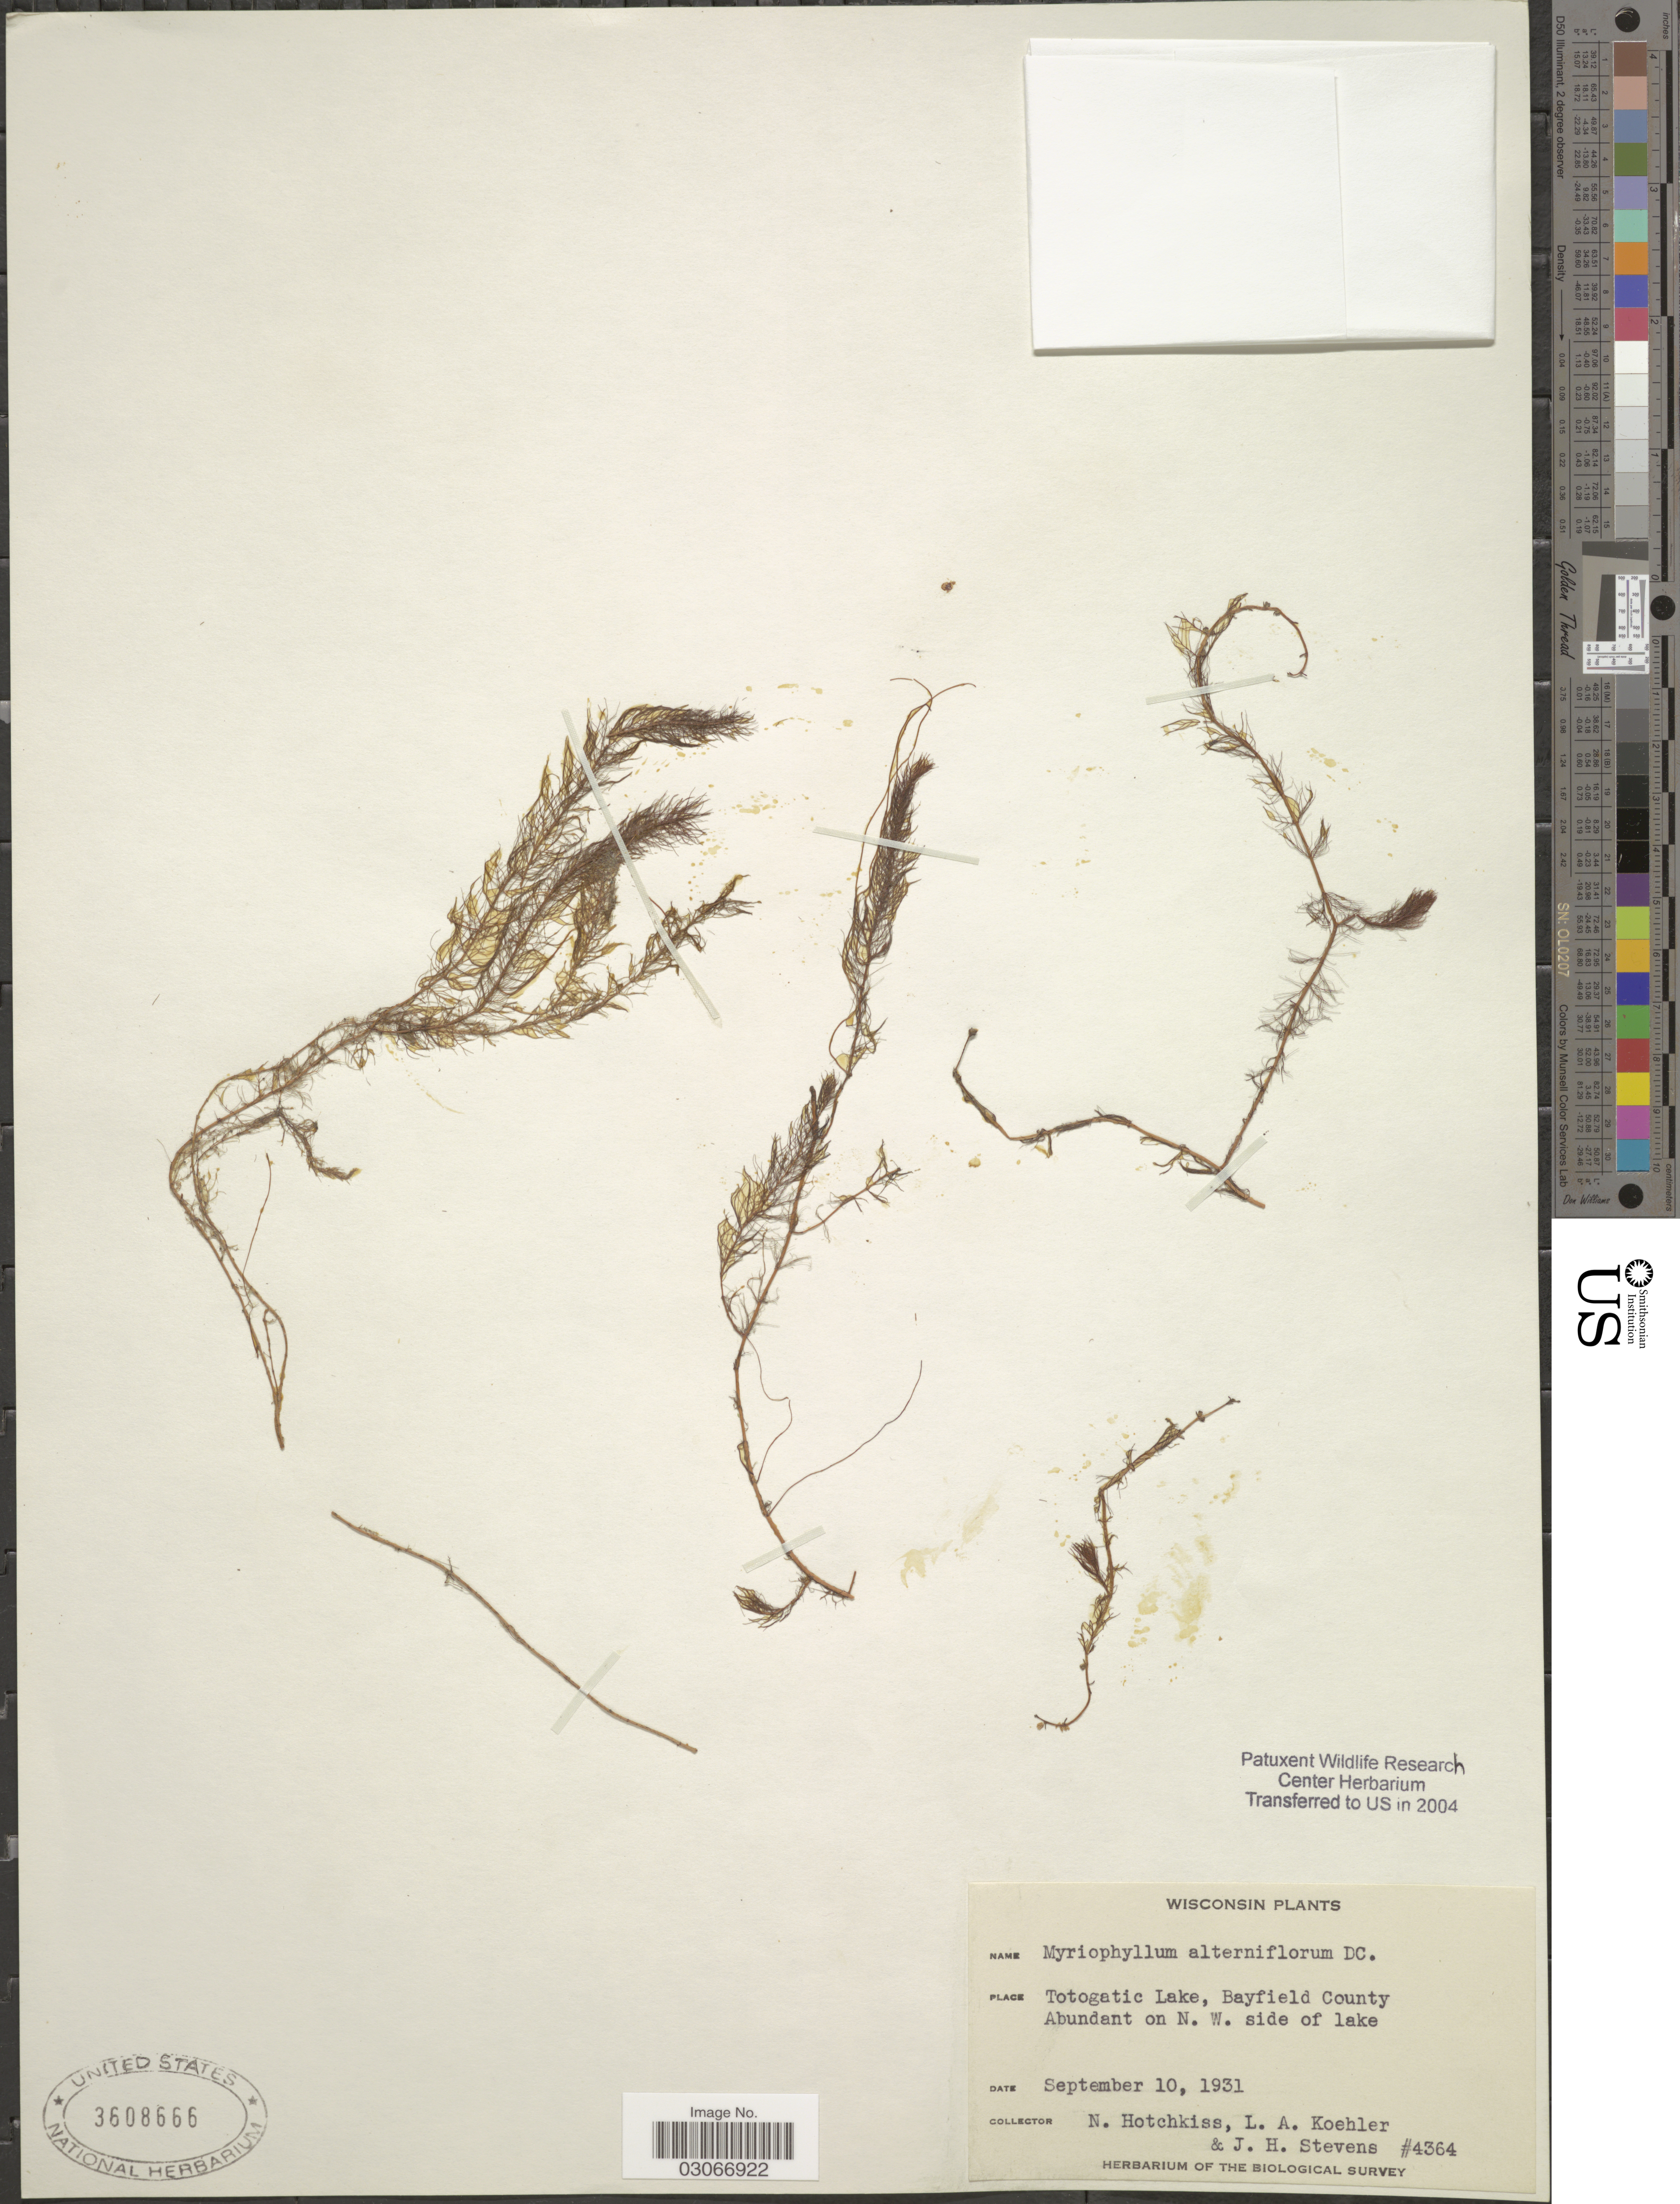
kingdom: Plantae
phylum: Tracheophyta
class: Magnoliopsida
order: Saxifragales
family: Haloragaceae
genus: Myriophyllum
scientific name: Myriophyllum alterniflorum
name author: DC.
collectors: N. Hotchkiss, L. Koehler & J. Stevens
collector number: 4364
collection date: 1931-09-10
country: United States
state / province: Wisconsin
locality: Totogatic Lake, Bayfield County. Abundant on N.W. side of lake.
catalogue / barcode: US 3608666